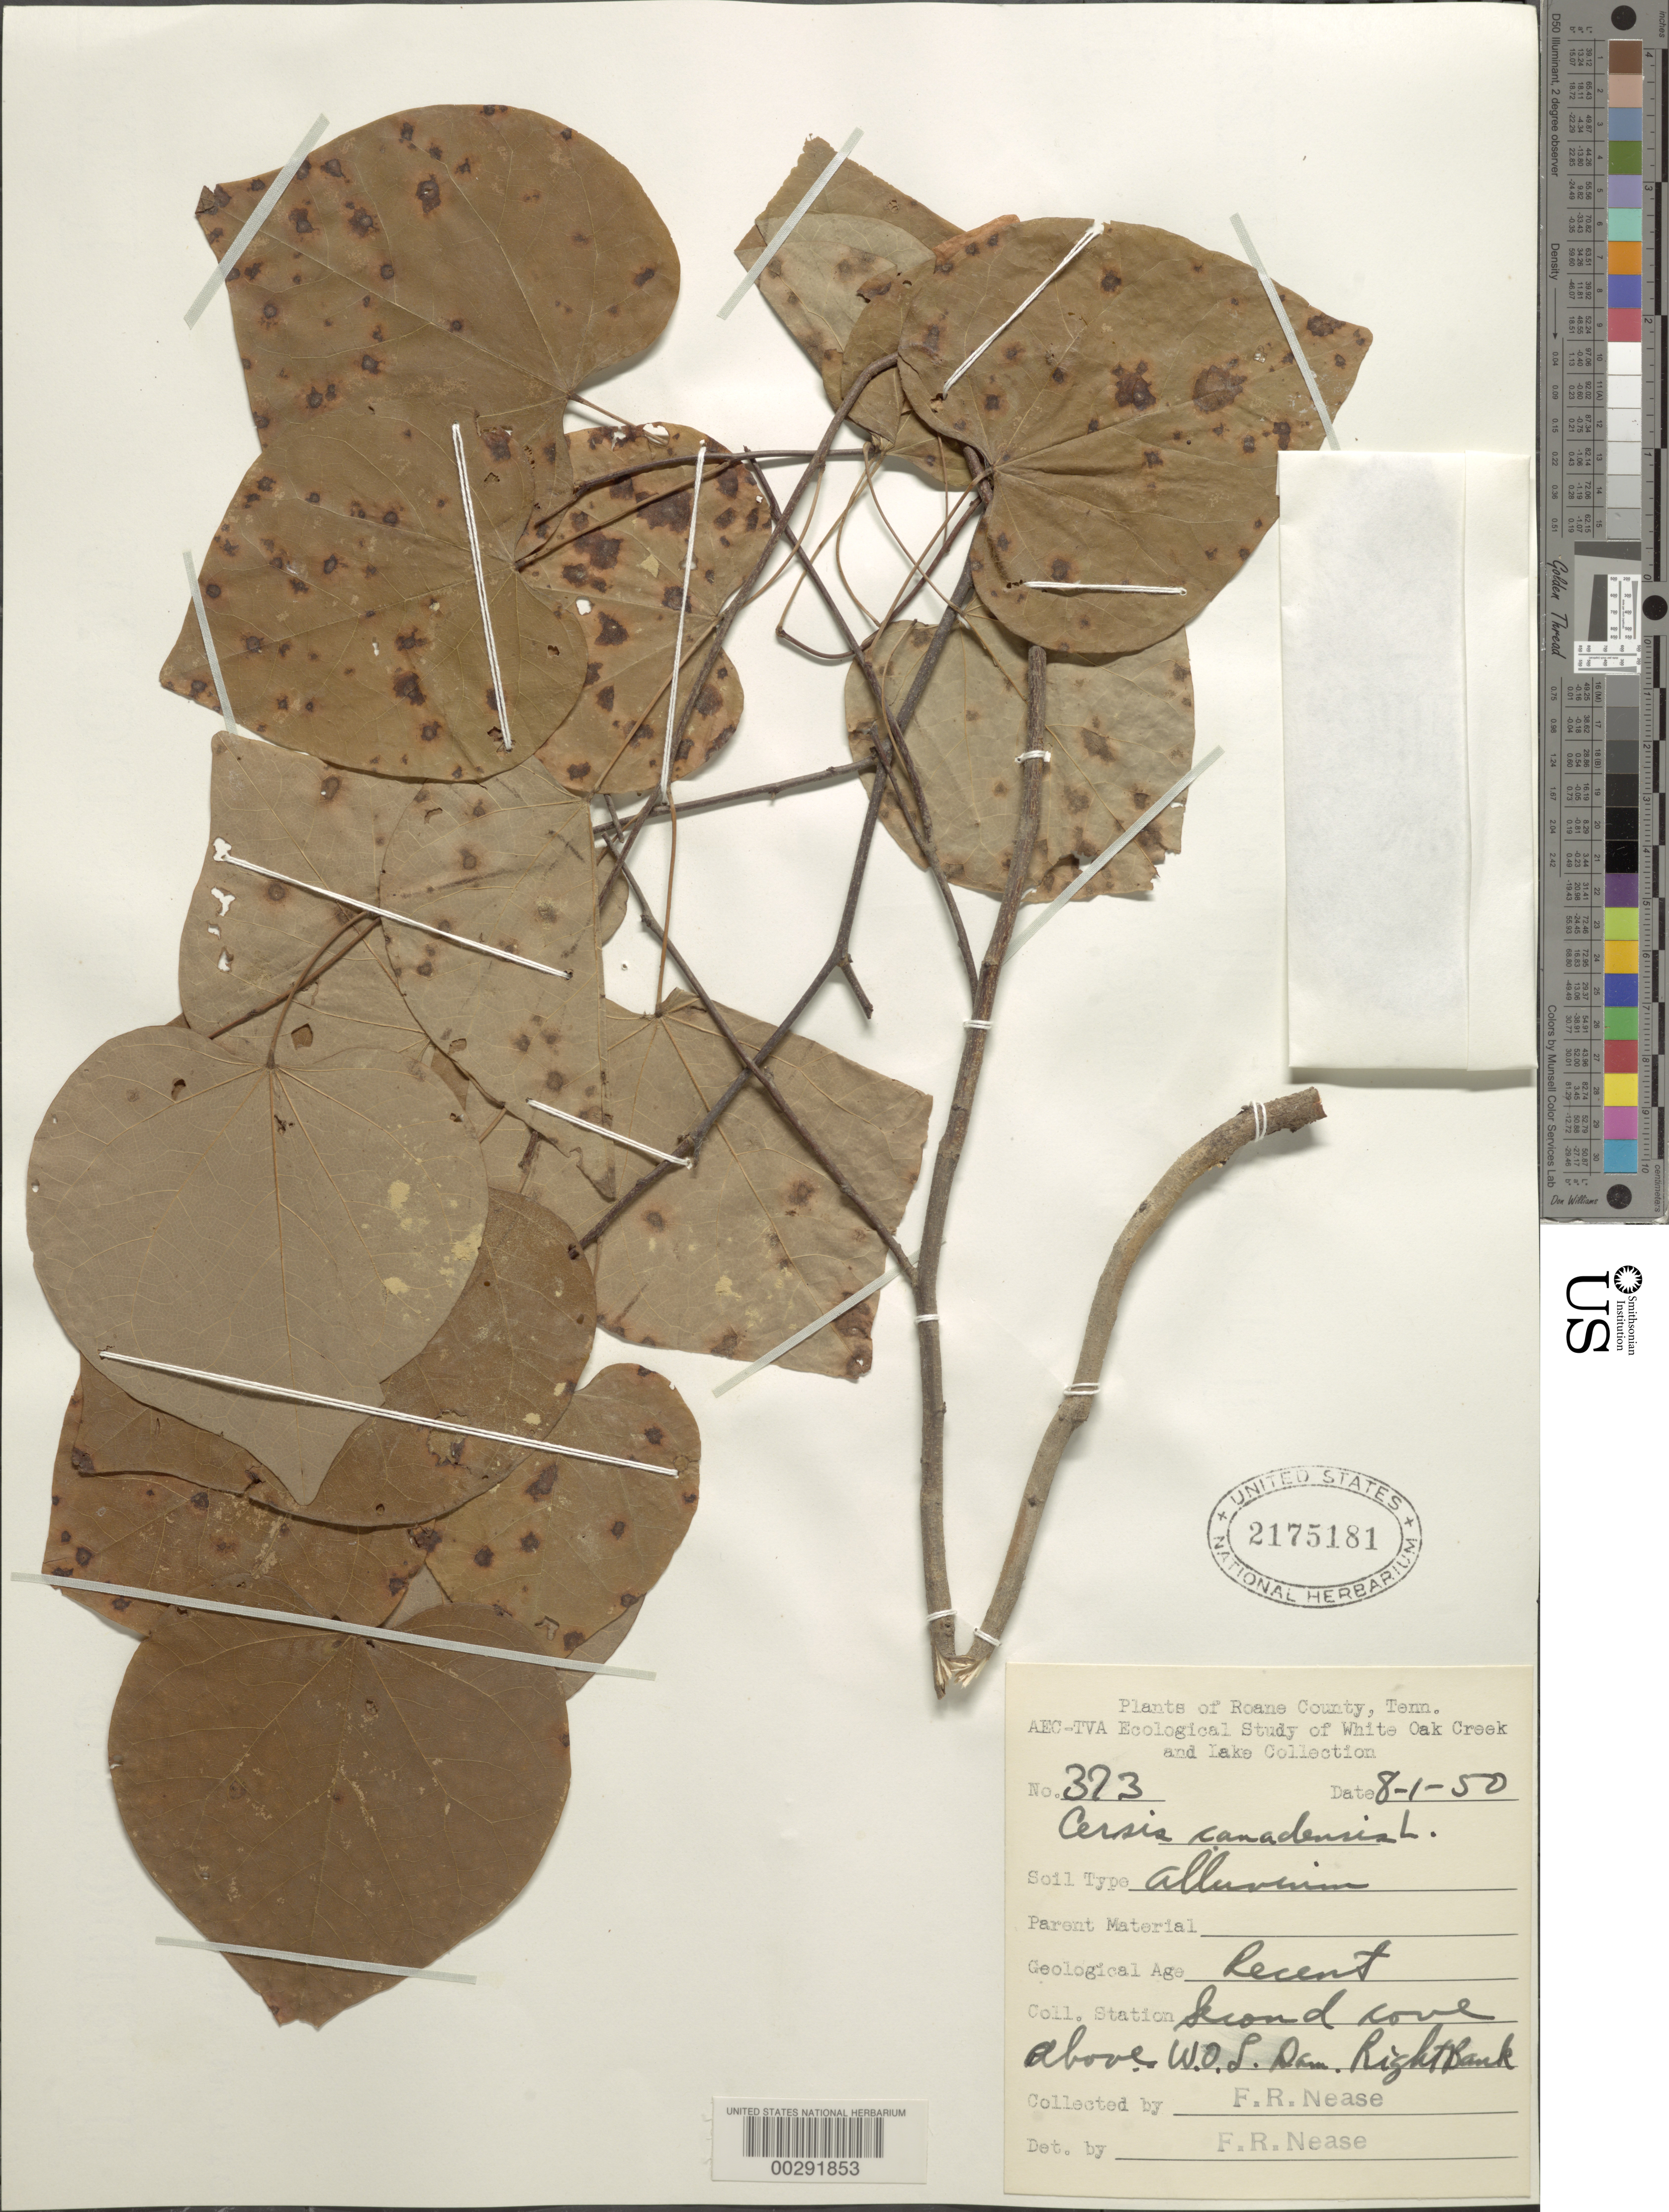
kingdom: Plantae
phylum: Tracheophyta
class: Magnoliopsida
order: Fabales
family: Fabaceae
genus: Cercis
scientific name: Cercis canadensis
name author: L.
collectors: F. Nease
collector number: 373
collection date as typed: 01 Aug 1950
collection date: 1950-08-01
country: United States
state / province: Tennessee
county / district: Roane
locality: Second cove, right bank above white oak lake dam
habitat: Alluvium soil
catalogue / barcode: US 2175181